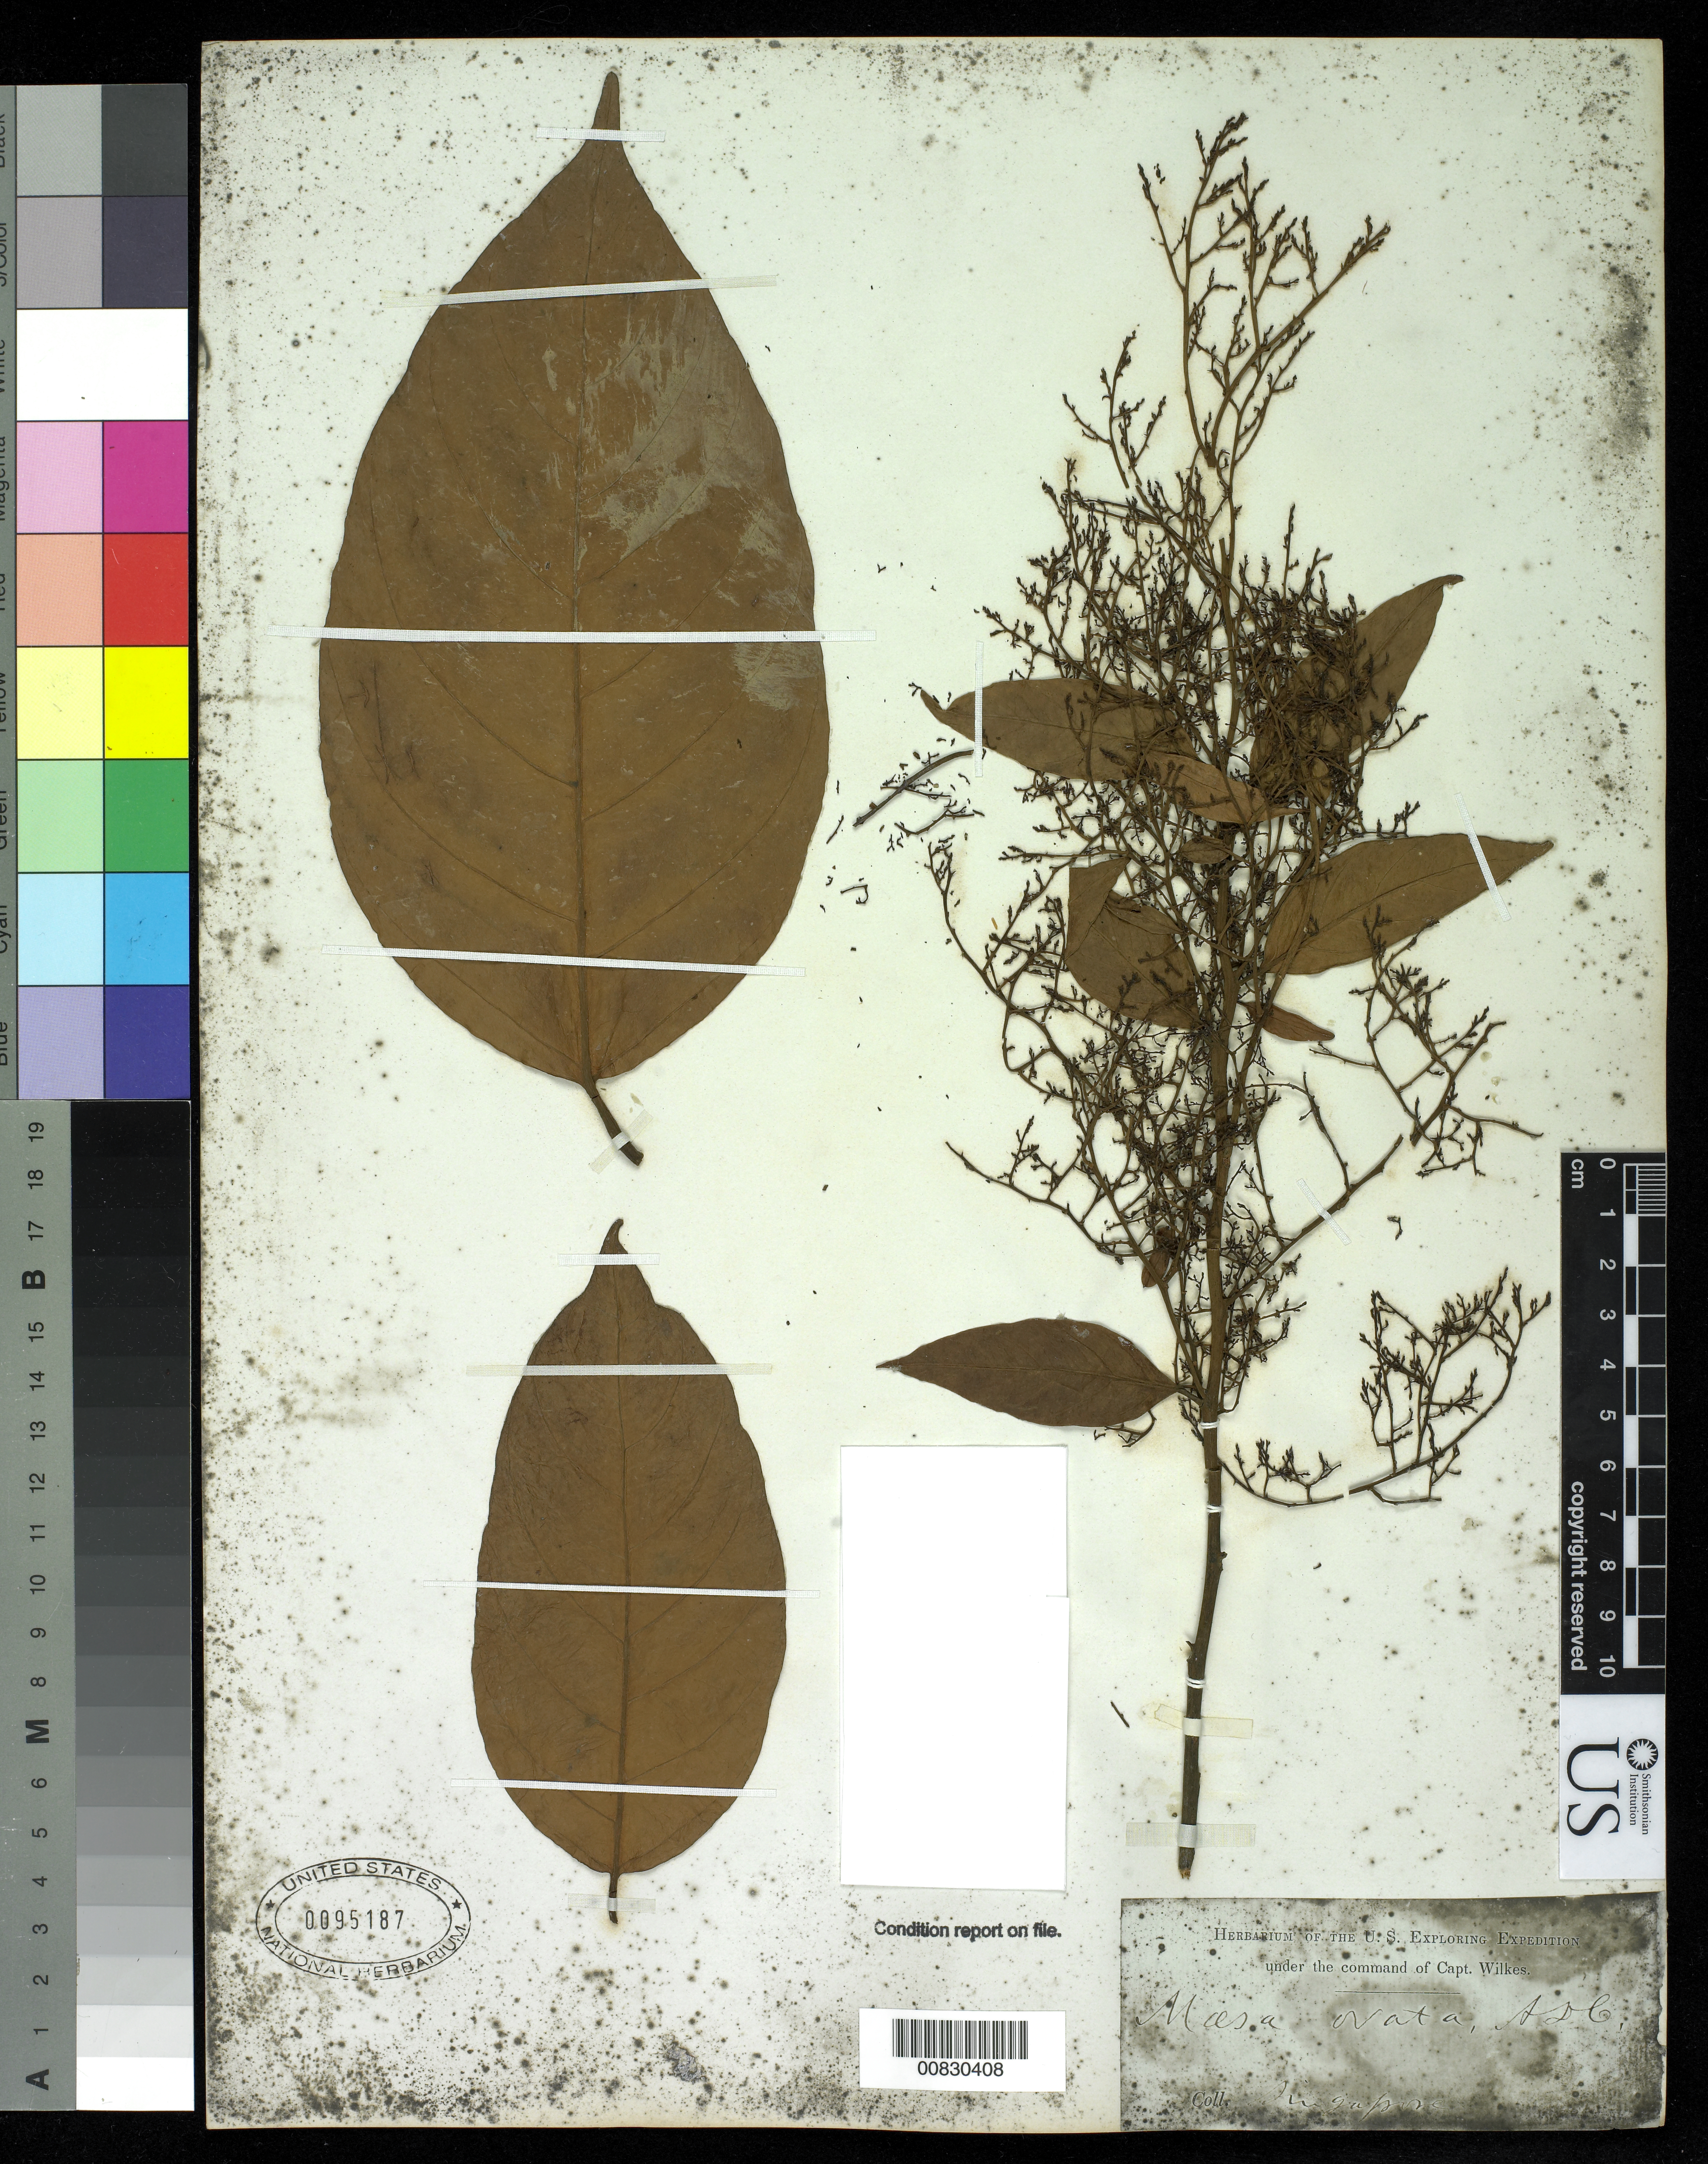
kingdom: Plantae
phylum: Tracheophyta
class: Magnoliopsida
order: Ericales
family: Primulaceae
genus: Maesa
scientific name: Maesa ovata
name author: Thouars ex Schult.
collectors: Wilkes Explor. Exped.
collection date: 1838/1842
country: Singapore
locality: Singapore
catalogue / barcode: US 95187